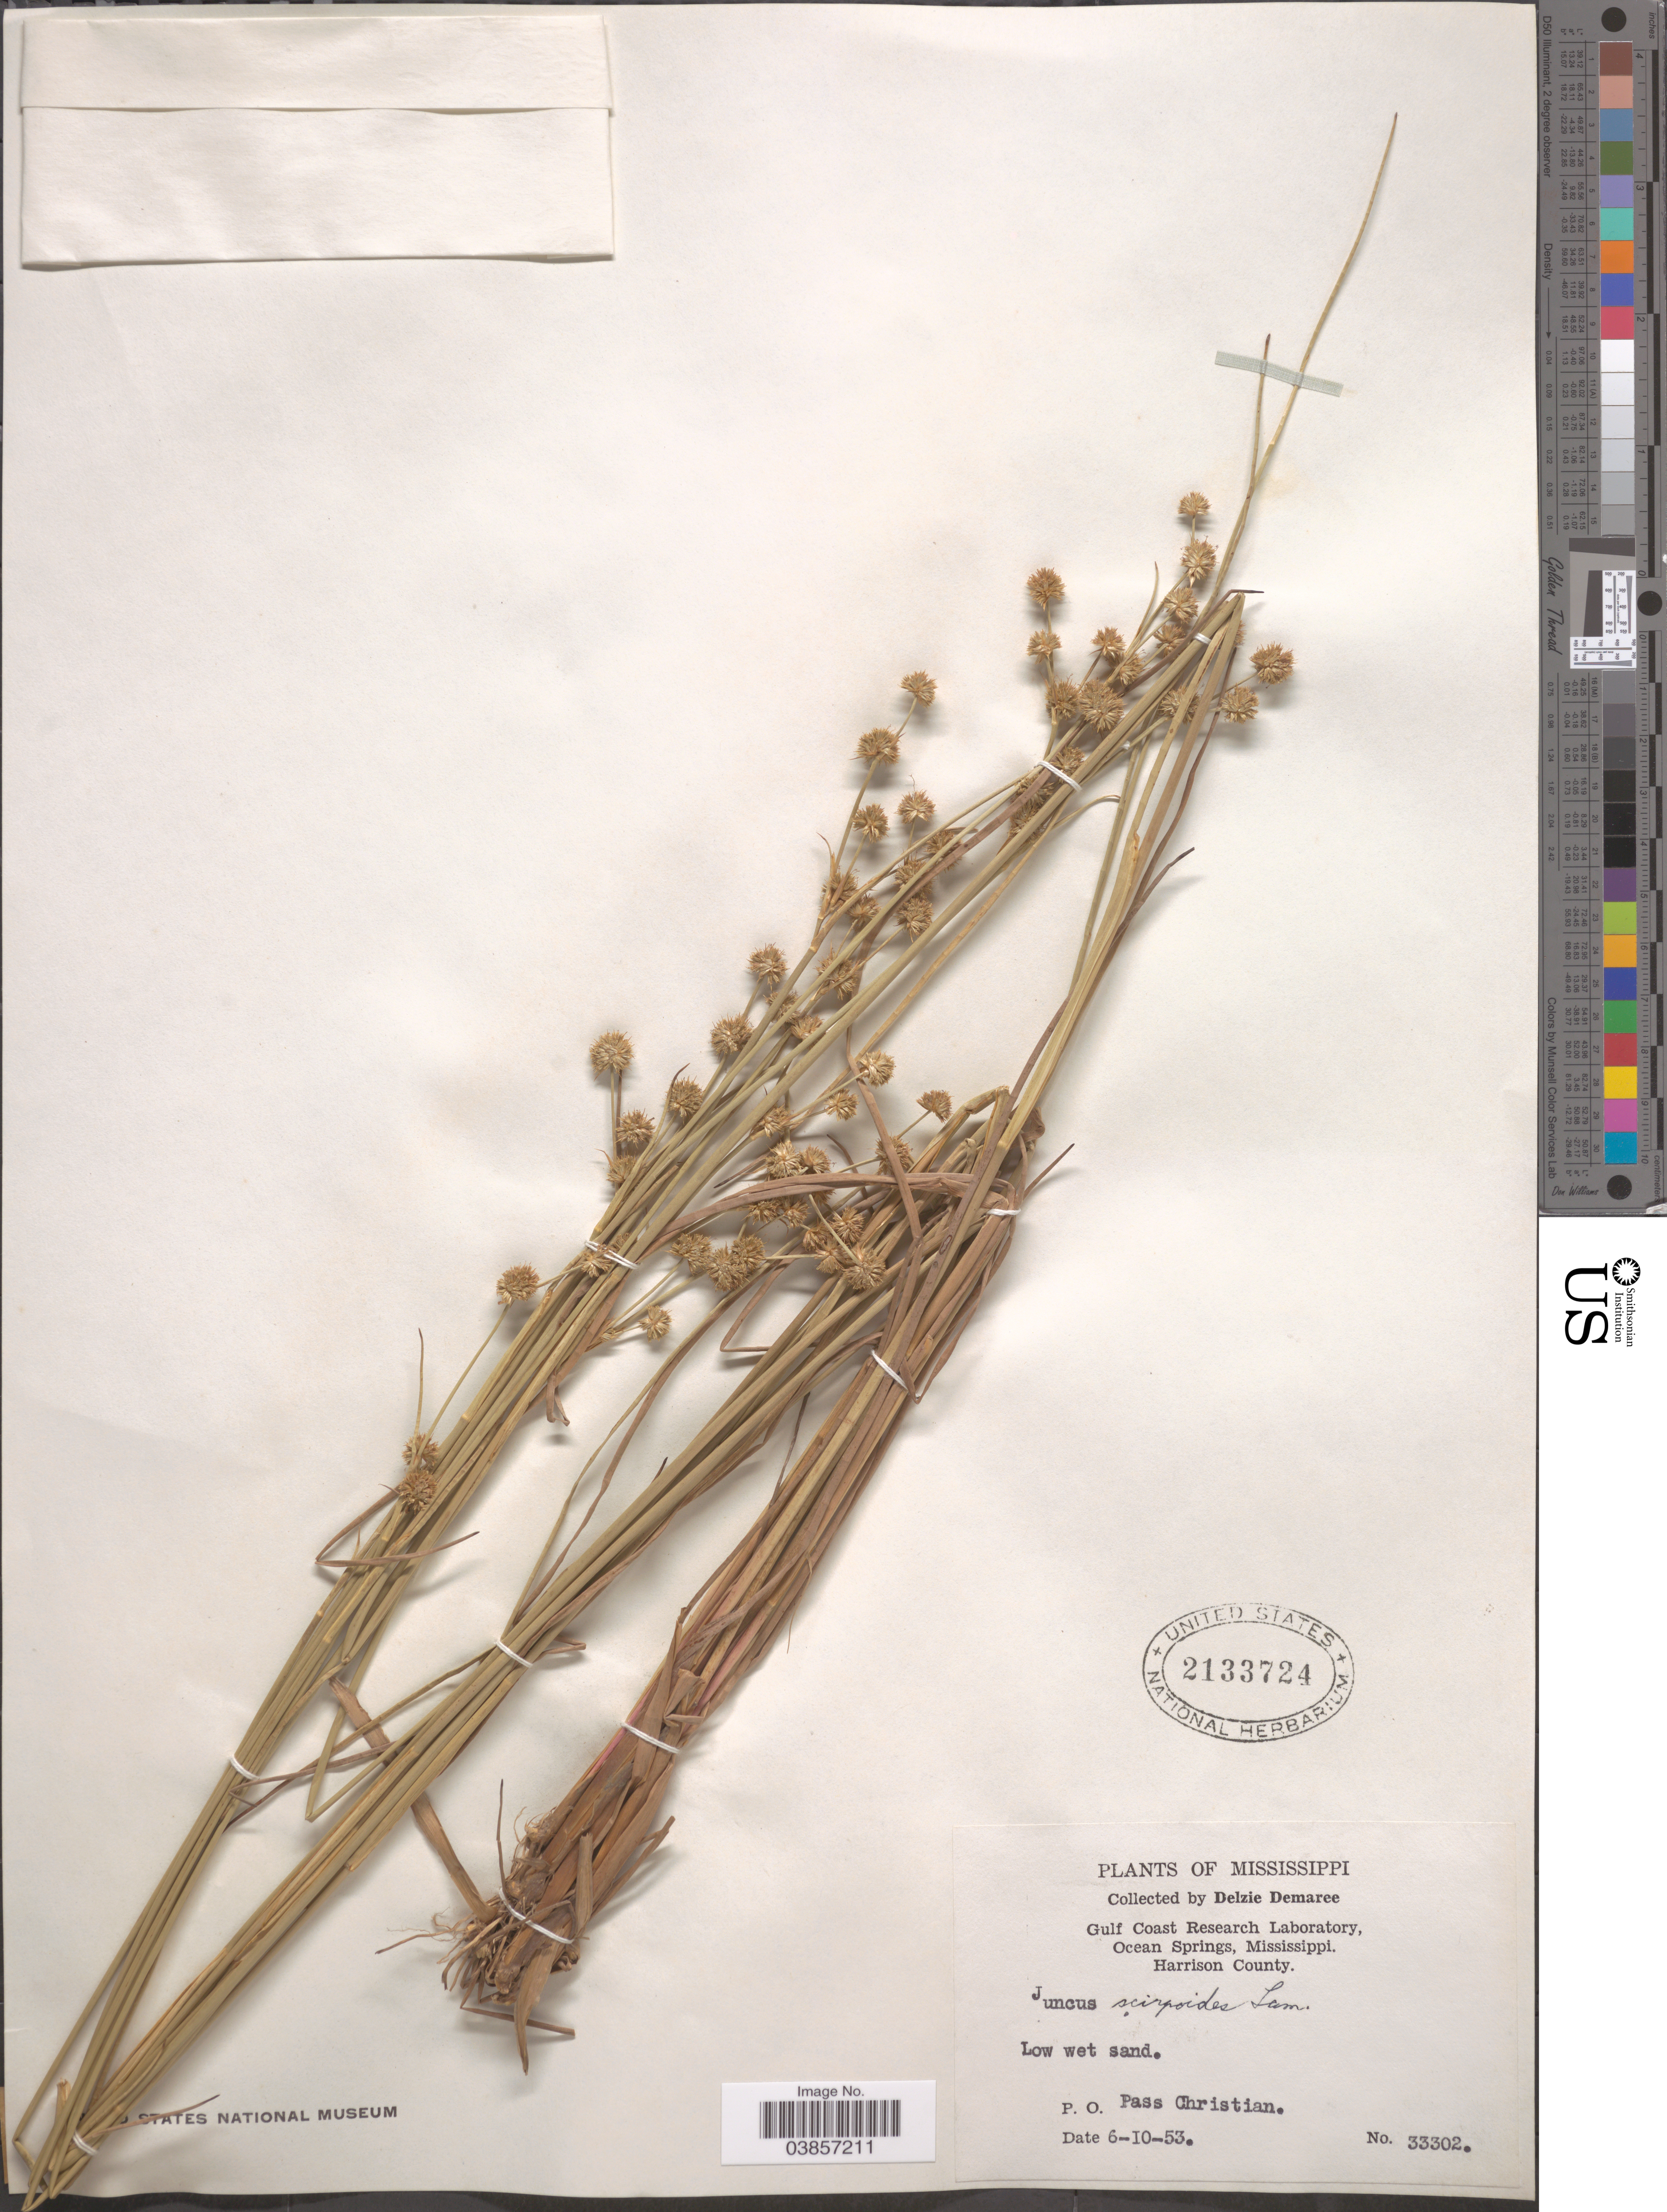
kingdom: Plantae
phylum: Tracheophyta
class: Liliopsida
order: Poales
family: Juncaceae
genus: Juncus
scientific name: Juncus scirpoides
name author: Lam.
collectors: D. Demaree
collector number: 33302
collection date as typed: Transcribed d/m/y: 10/6/53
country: United States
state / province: Mississippi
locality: Gulf Coast Research Laboratory, Ocean Springs, Harrison County. P. O. Pass Christian.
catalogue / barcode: US 2133724